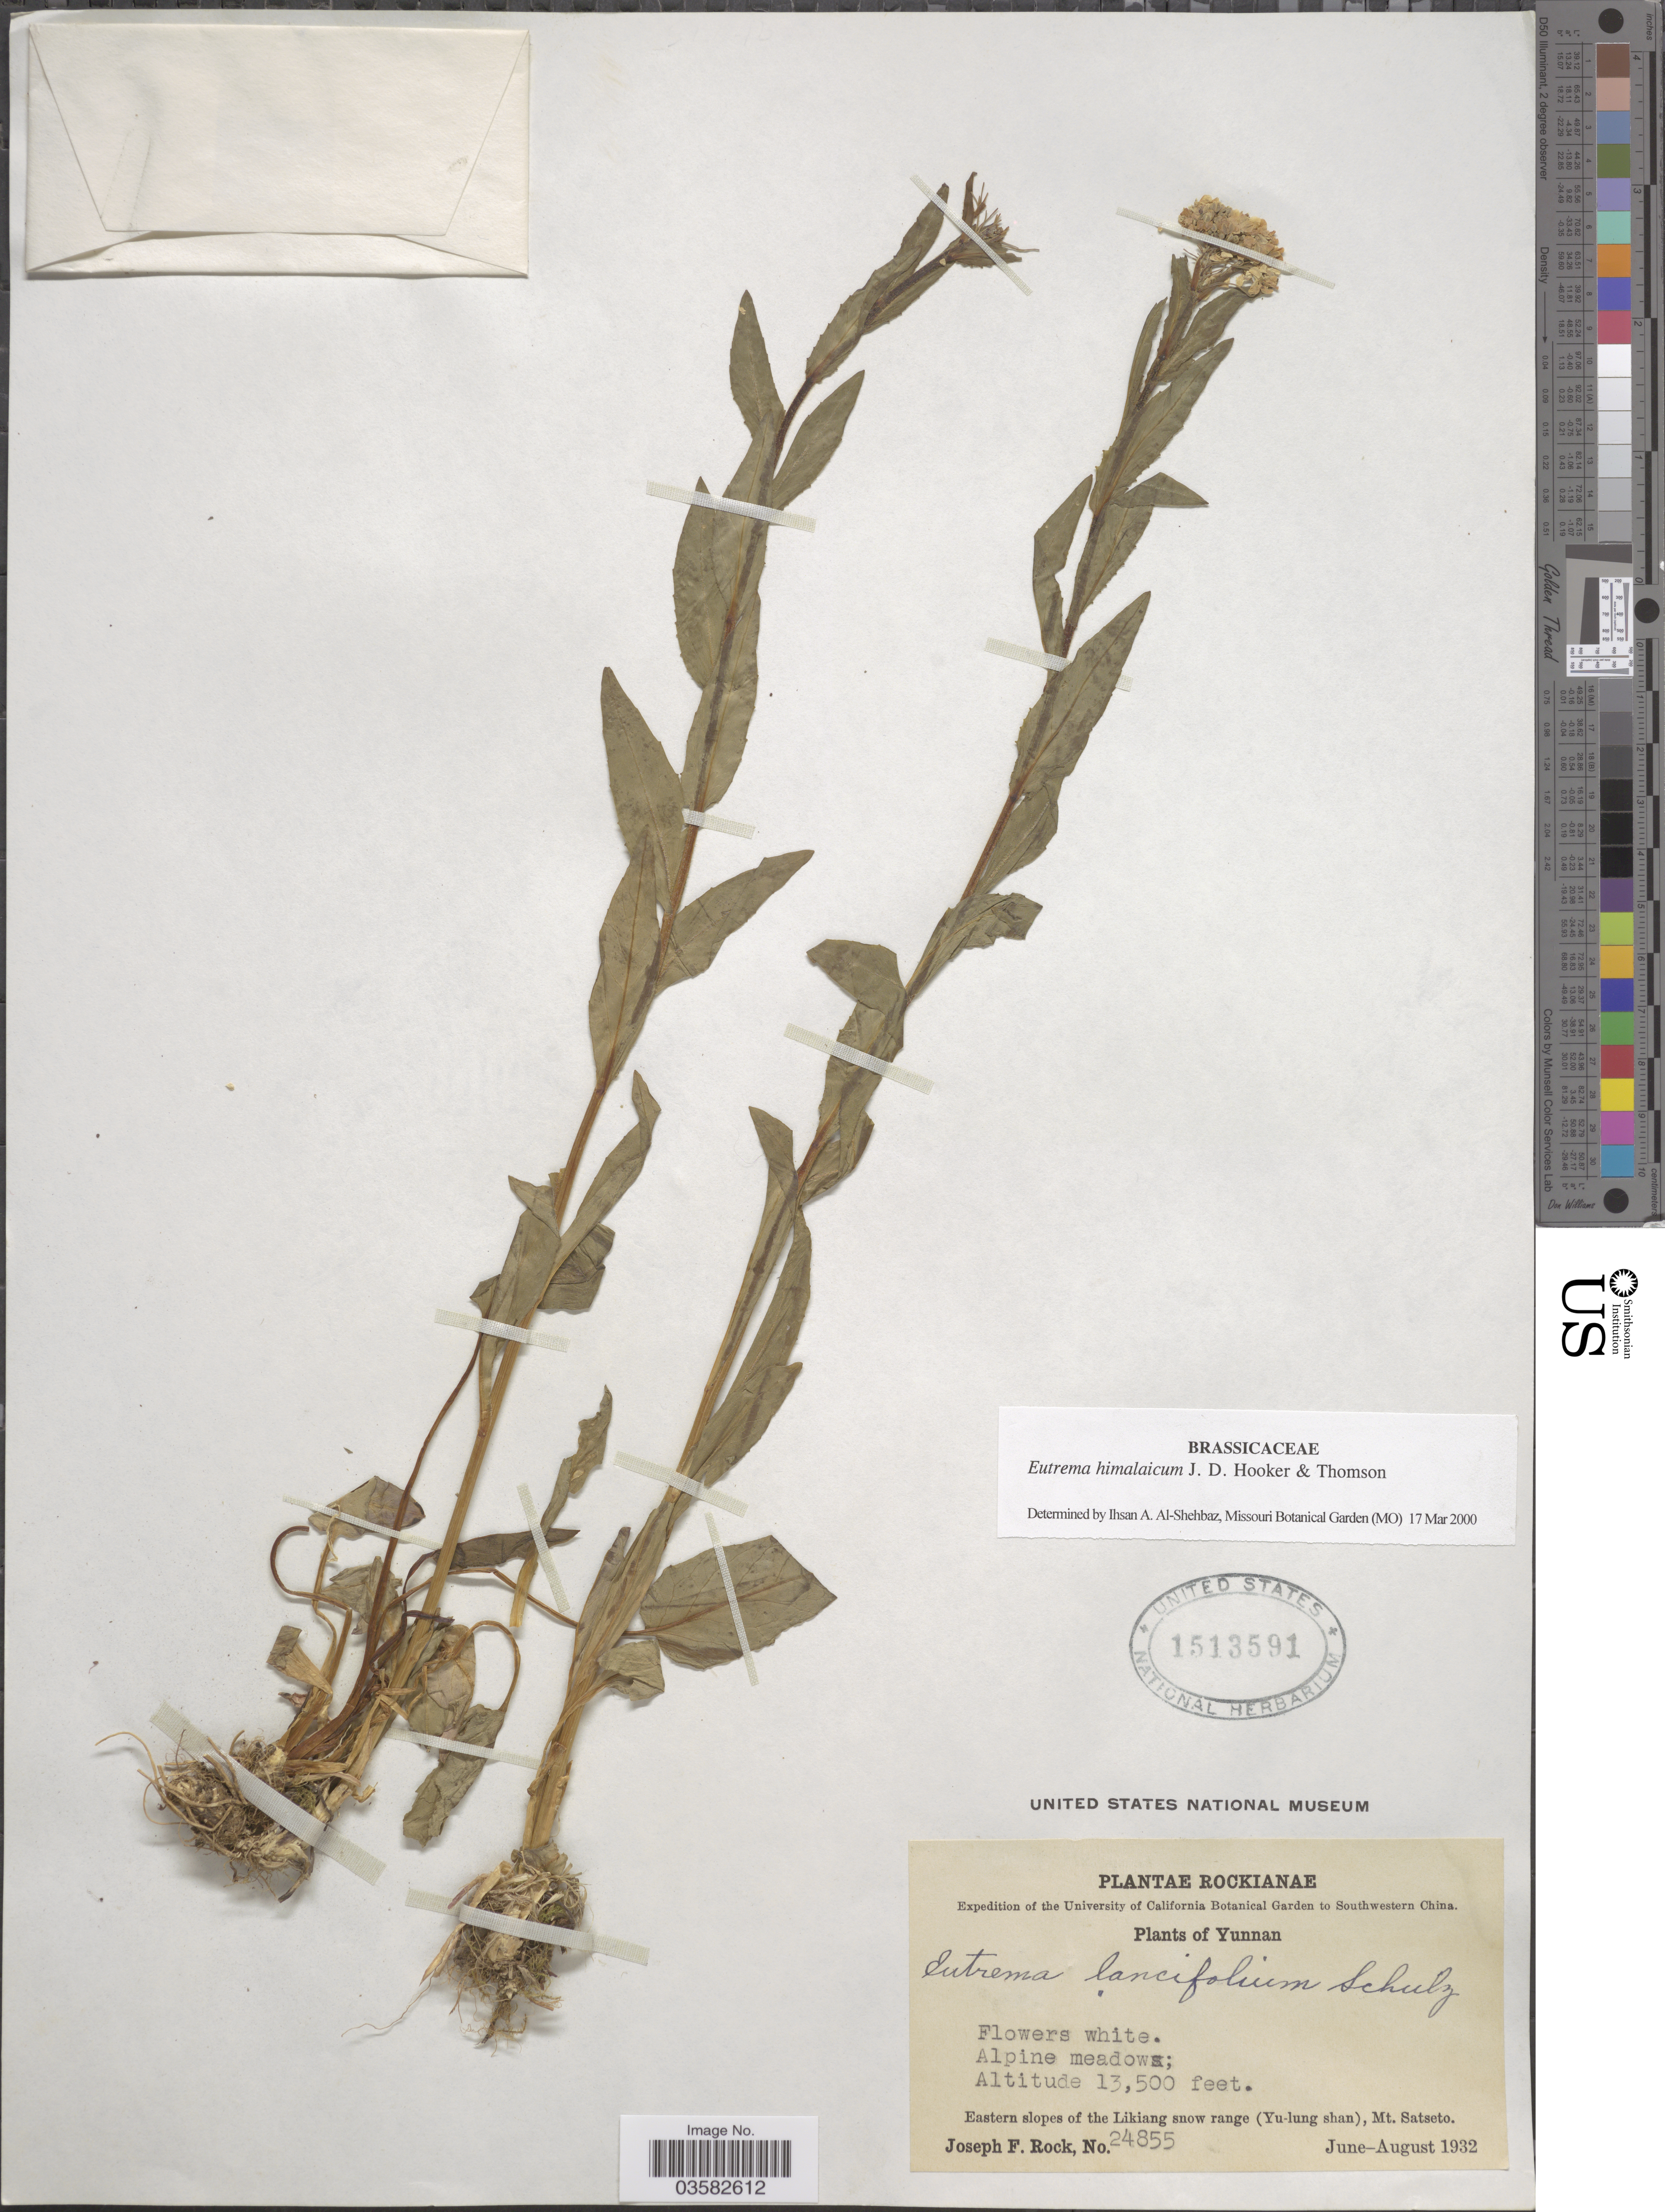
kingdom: Plantae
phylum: Tracheophyta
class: Magnoliopsida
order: Brassicales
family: Brassicaceae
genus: Eutrema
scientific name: Eutrema himalaicum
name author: Hook. f. & Thomson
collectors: J. F. Rock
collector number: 24855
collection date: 1932-06/1932-08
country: China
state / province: Yunnan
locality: Southwestern China. Eastern slopes of the Likiang snow range (Yu-lung shan), Mt. Satseto.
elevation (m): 4115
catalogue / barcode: US 1513591